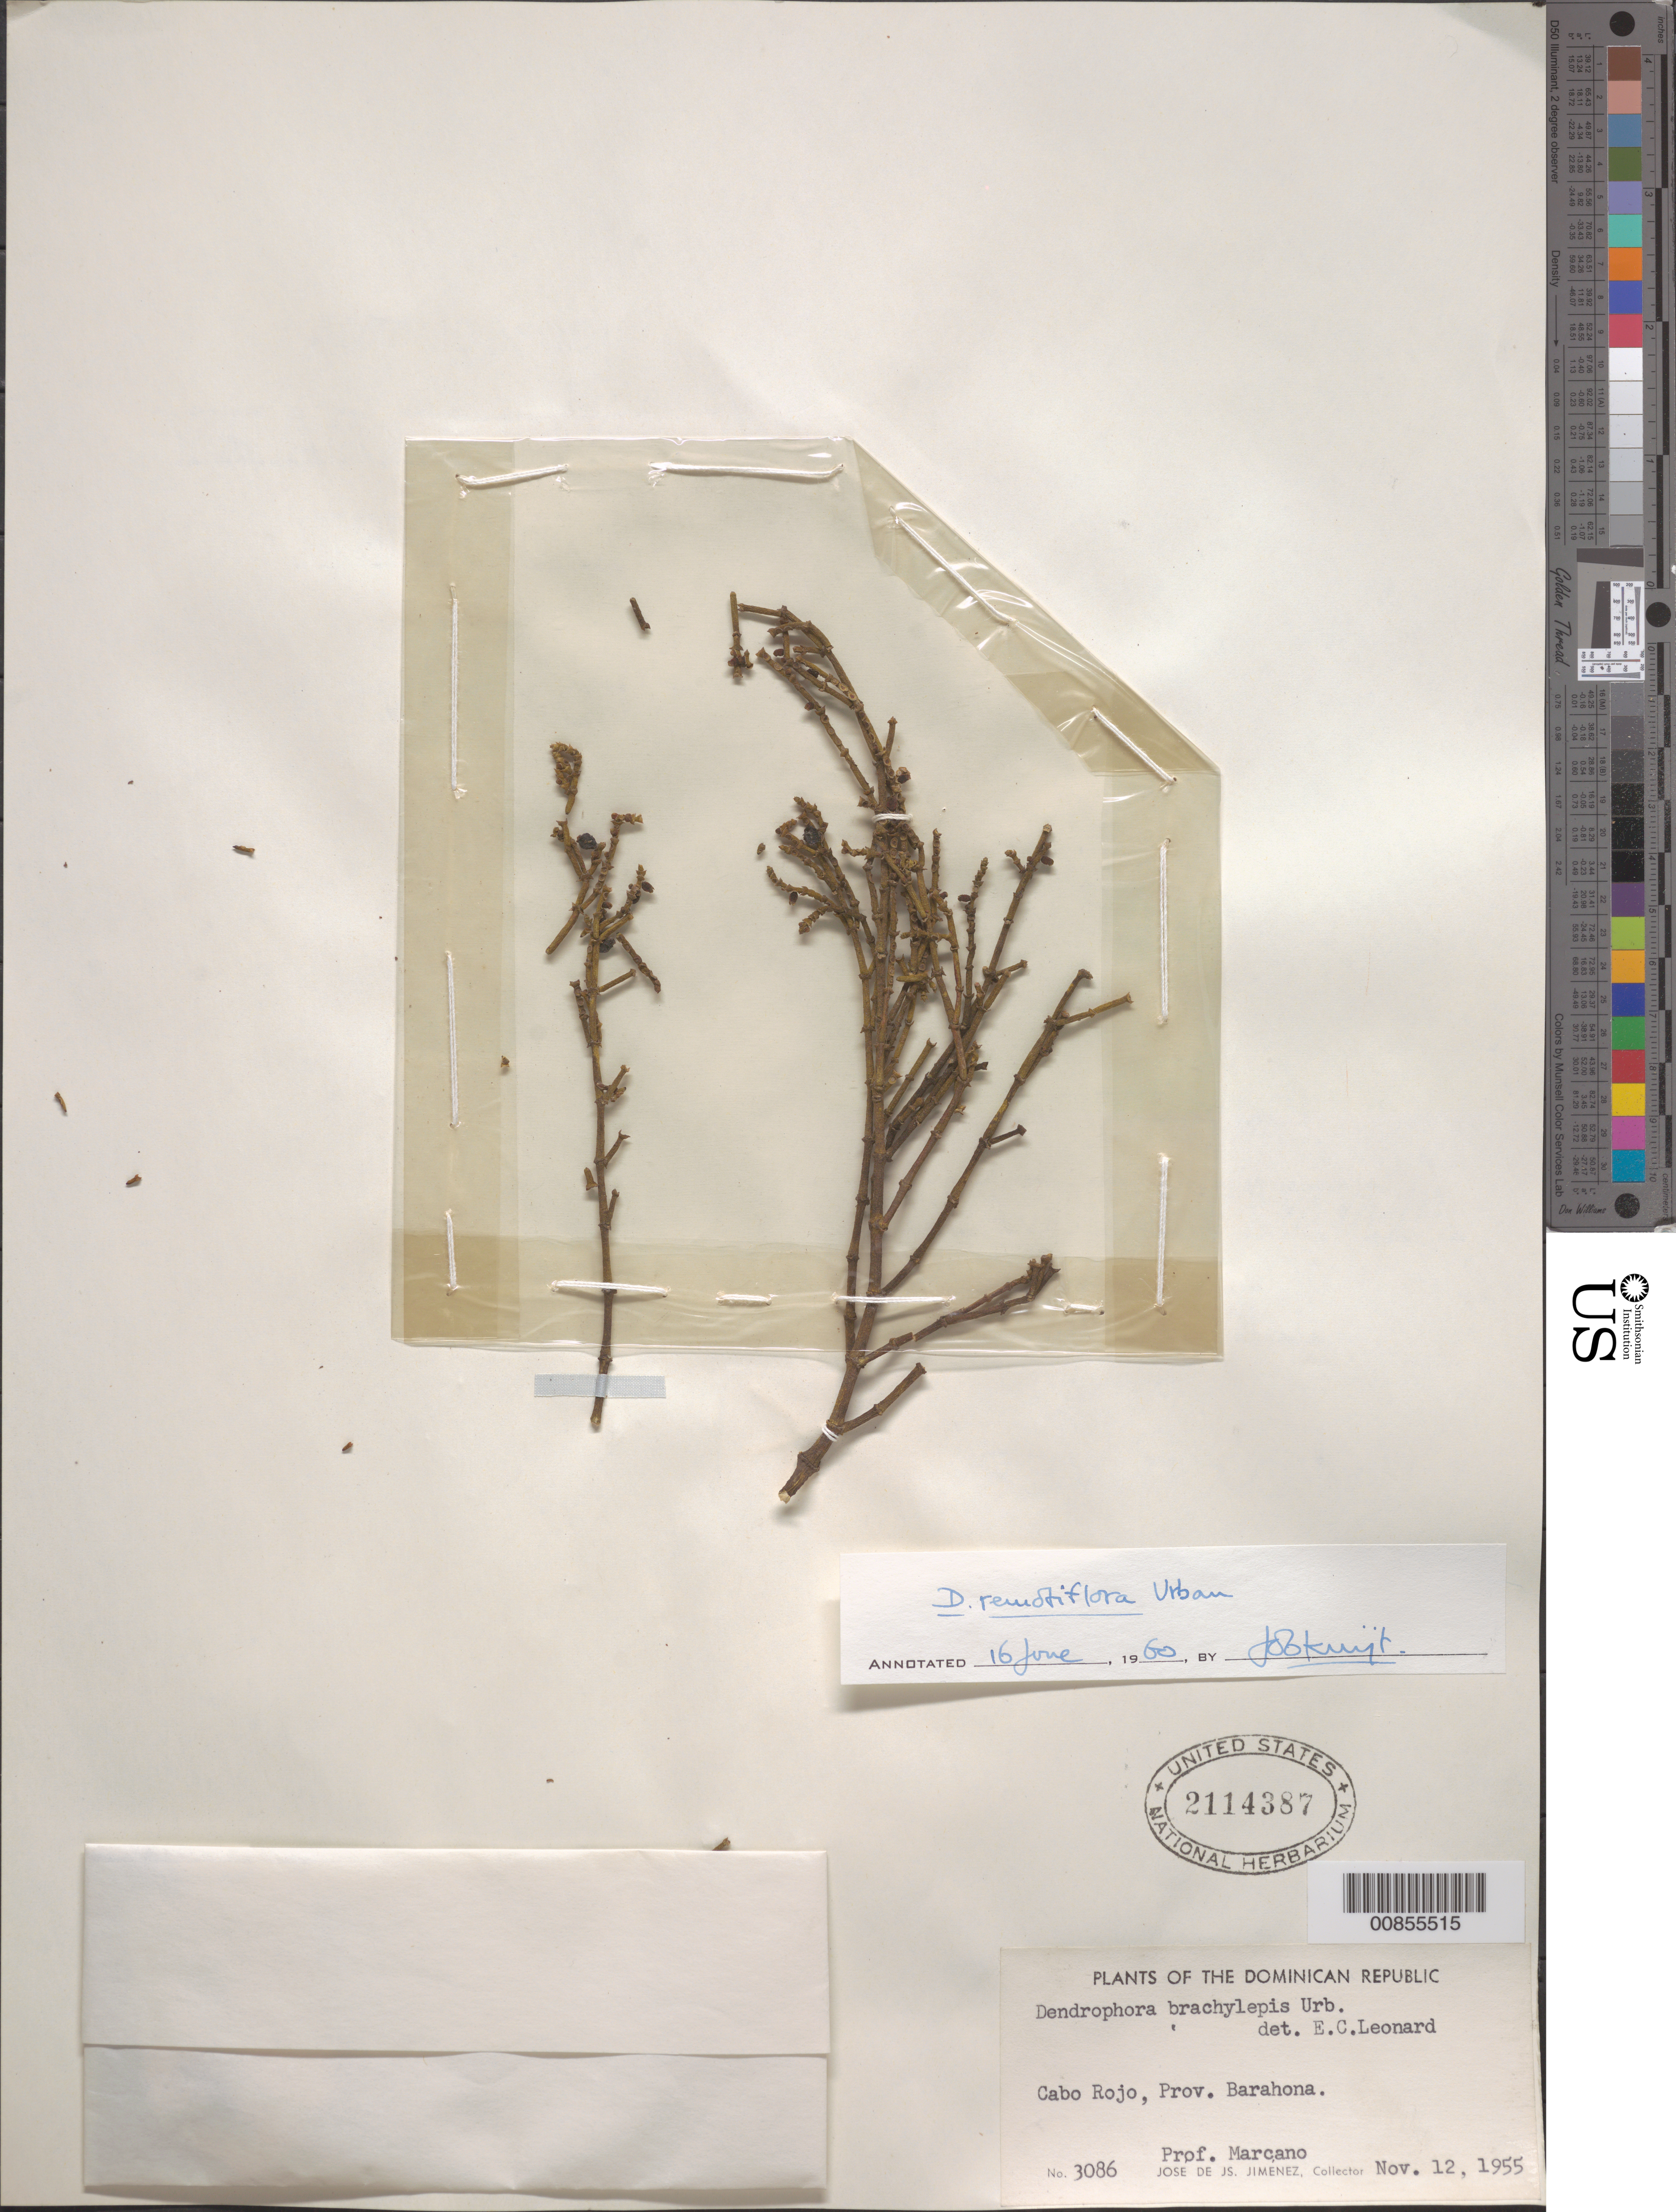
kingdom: Plantae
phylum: Tracheophyta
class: Magnoliopsida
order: Santalales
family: Viscaceae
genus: Dendrophthora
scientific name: Dendrophthora remotiflora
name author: Urb.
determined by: Kuijt, Job, (CANADA)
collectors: J. J. Jiménez Almonte & E. J. Marcano F.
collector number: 3086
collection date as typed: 12 Nov 1955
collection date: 1955-11-12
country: Dominican Republic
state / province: Barahona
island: Hispaniola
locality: Cabo Rojo.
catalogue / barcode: US 2114387